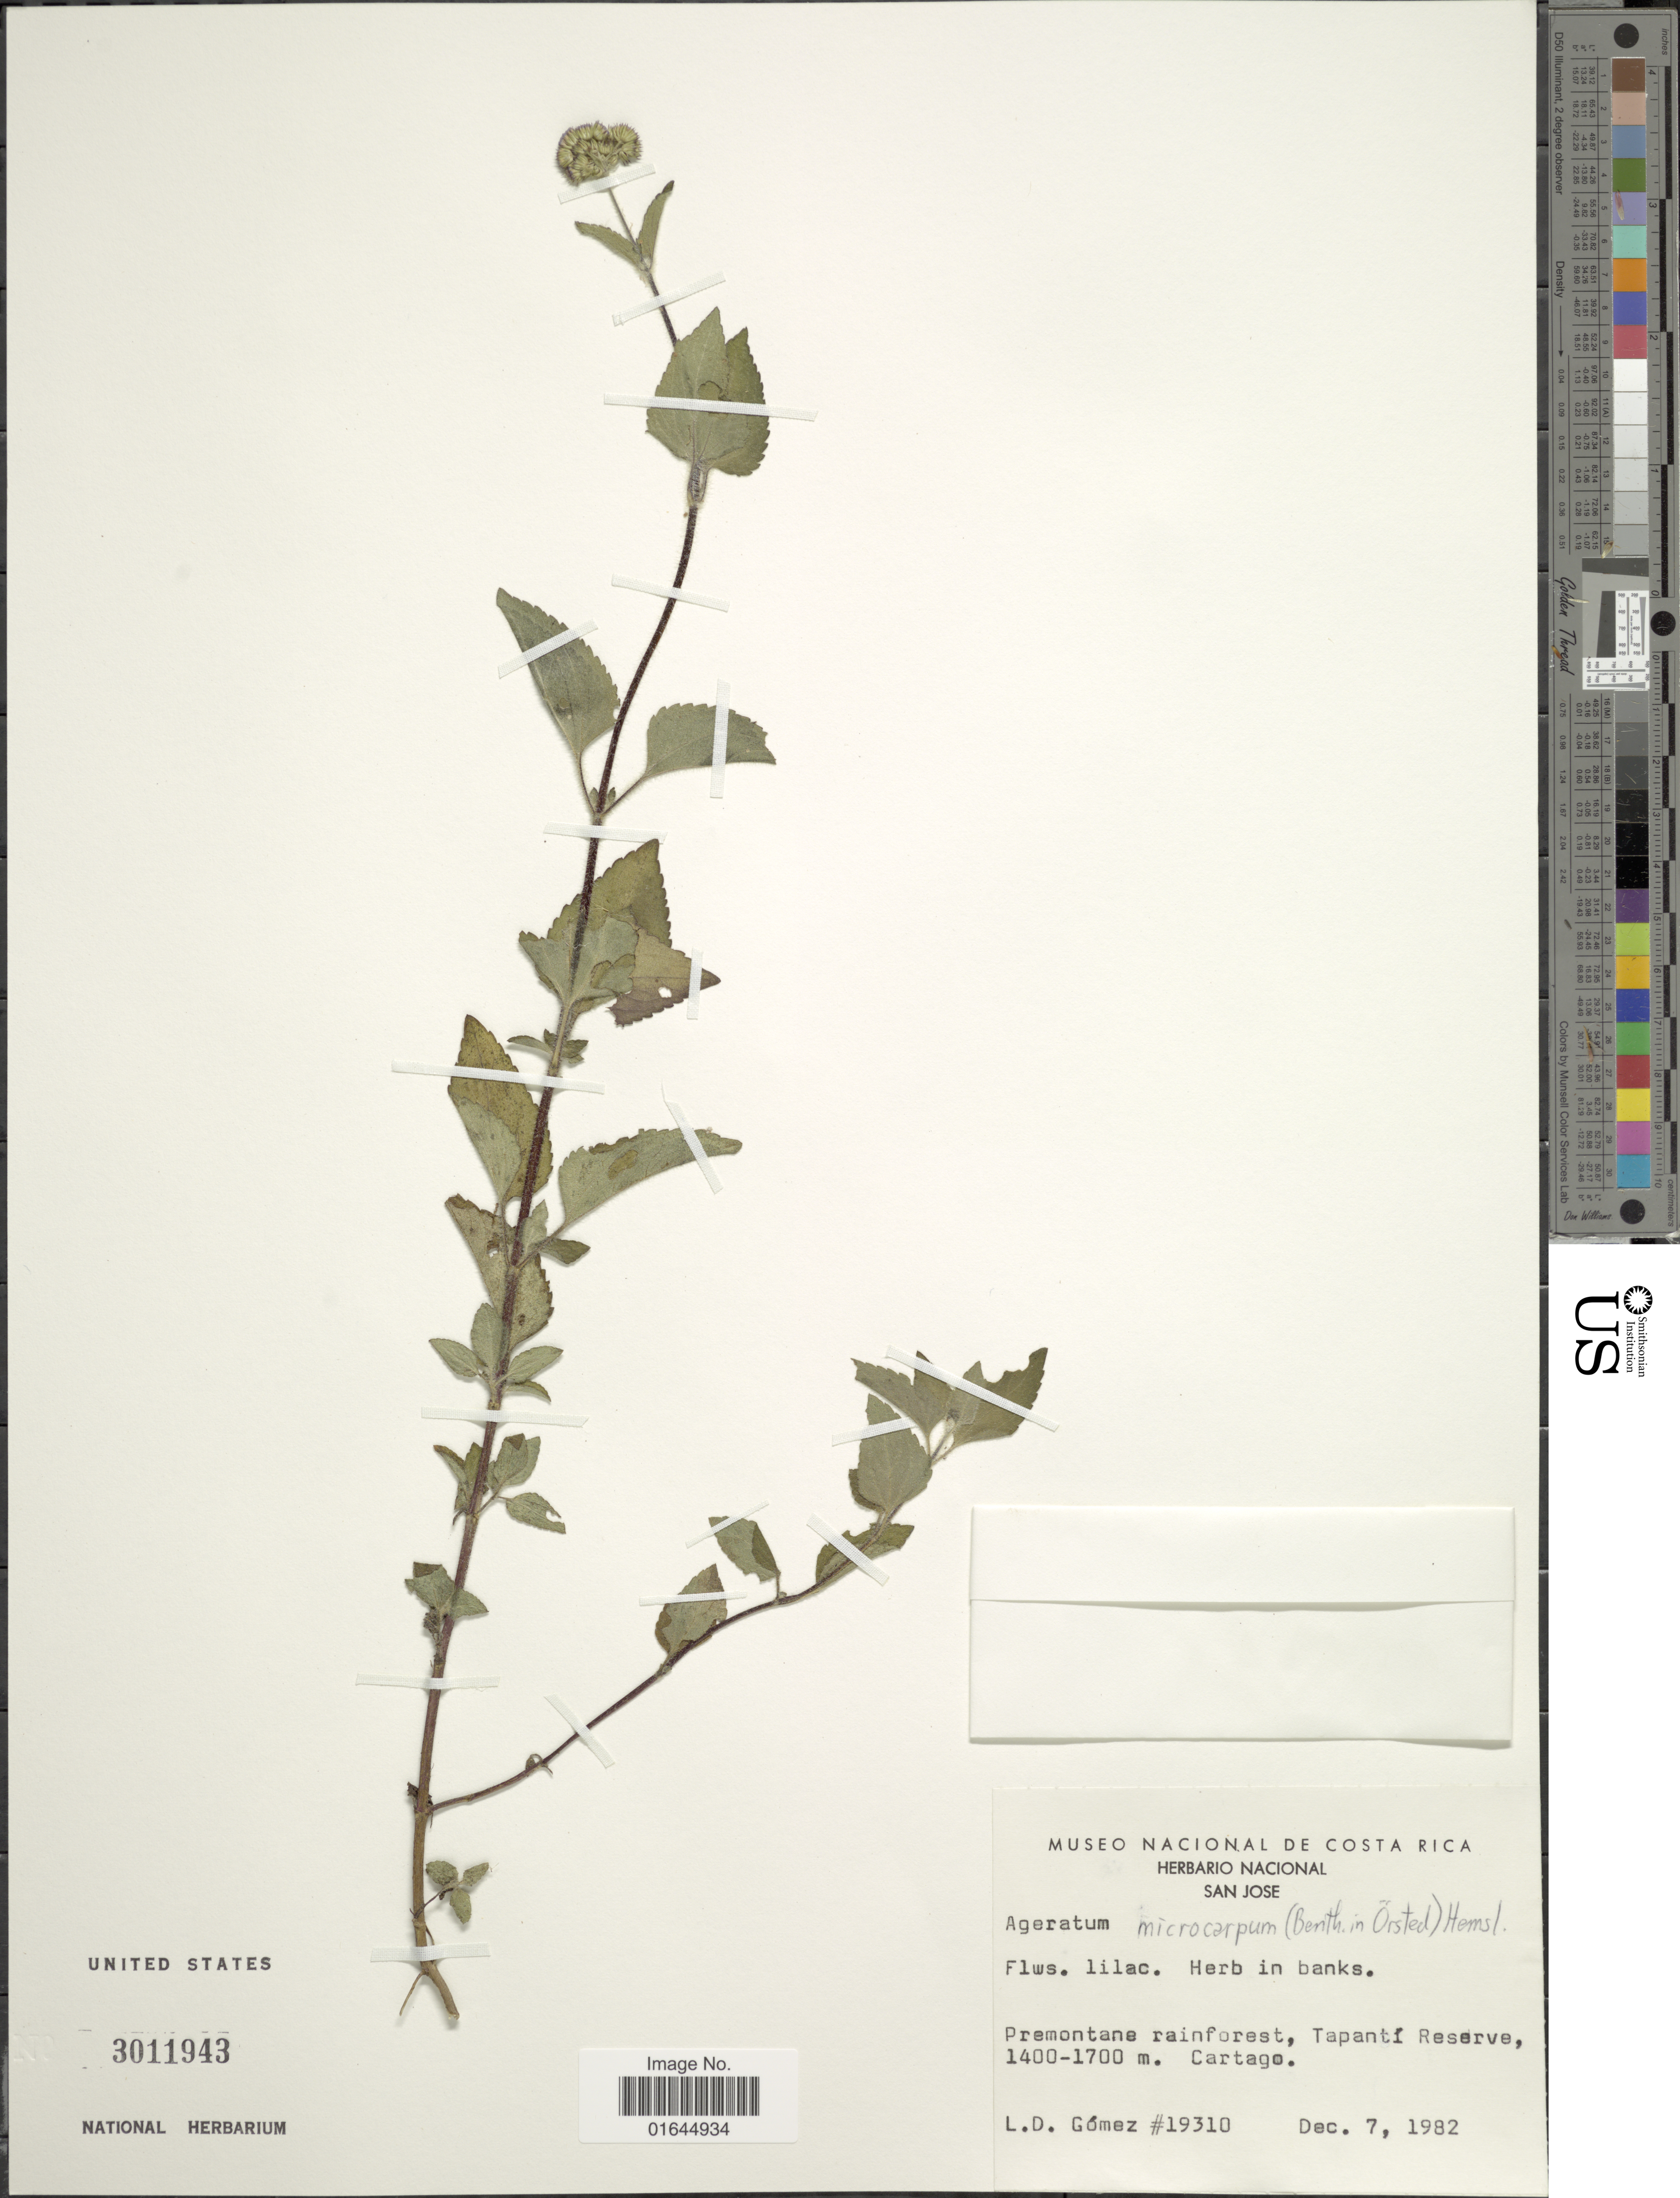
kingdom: Plantae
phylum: Tracheophyta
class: Magnoliopsida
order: Asterales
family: Asteraceae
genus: Ageratum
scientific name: Ageratum microcarpum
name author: (Benth. ex Oerst.) Hemsl.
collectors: L. Gomez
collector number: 19310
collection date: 1982-12-07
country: Costa Rica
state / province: Cartago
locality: Premontane rainforest, Tapanti Reserve.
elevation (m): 1400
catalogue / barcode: US 3011943